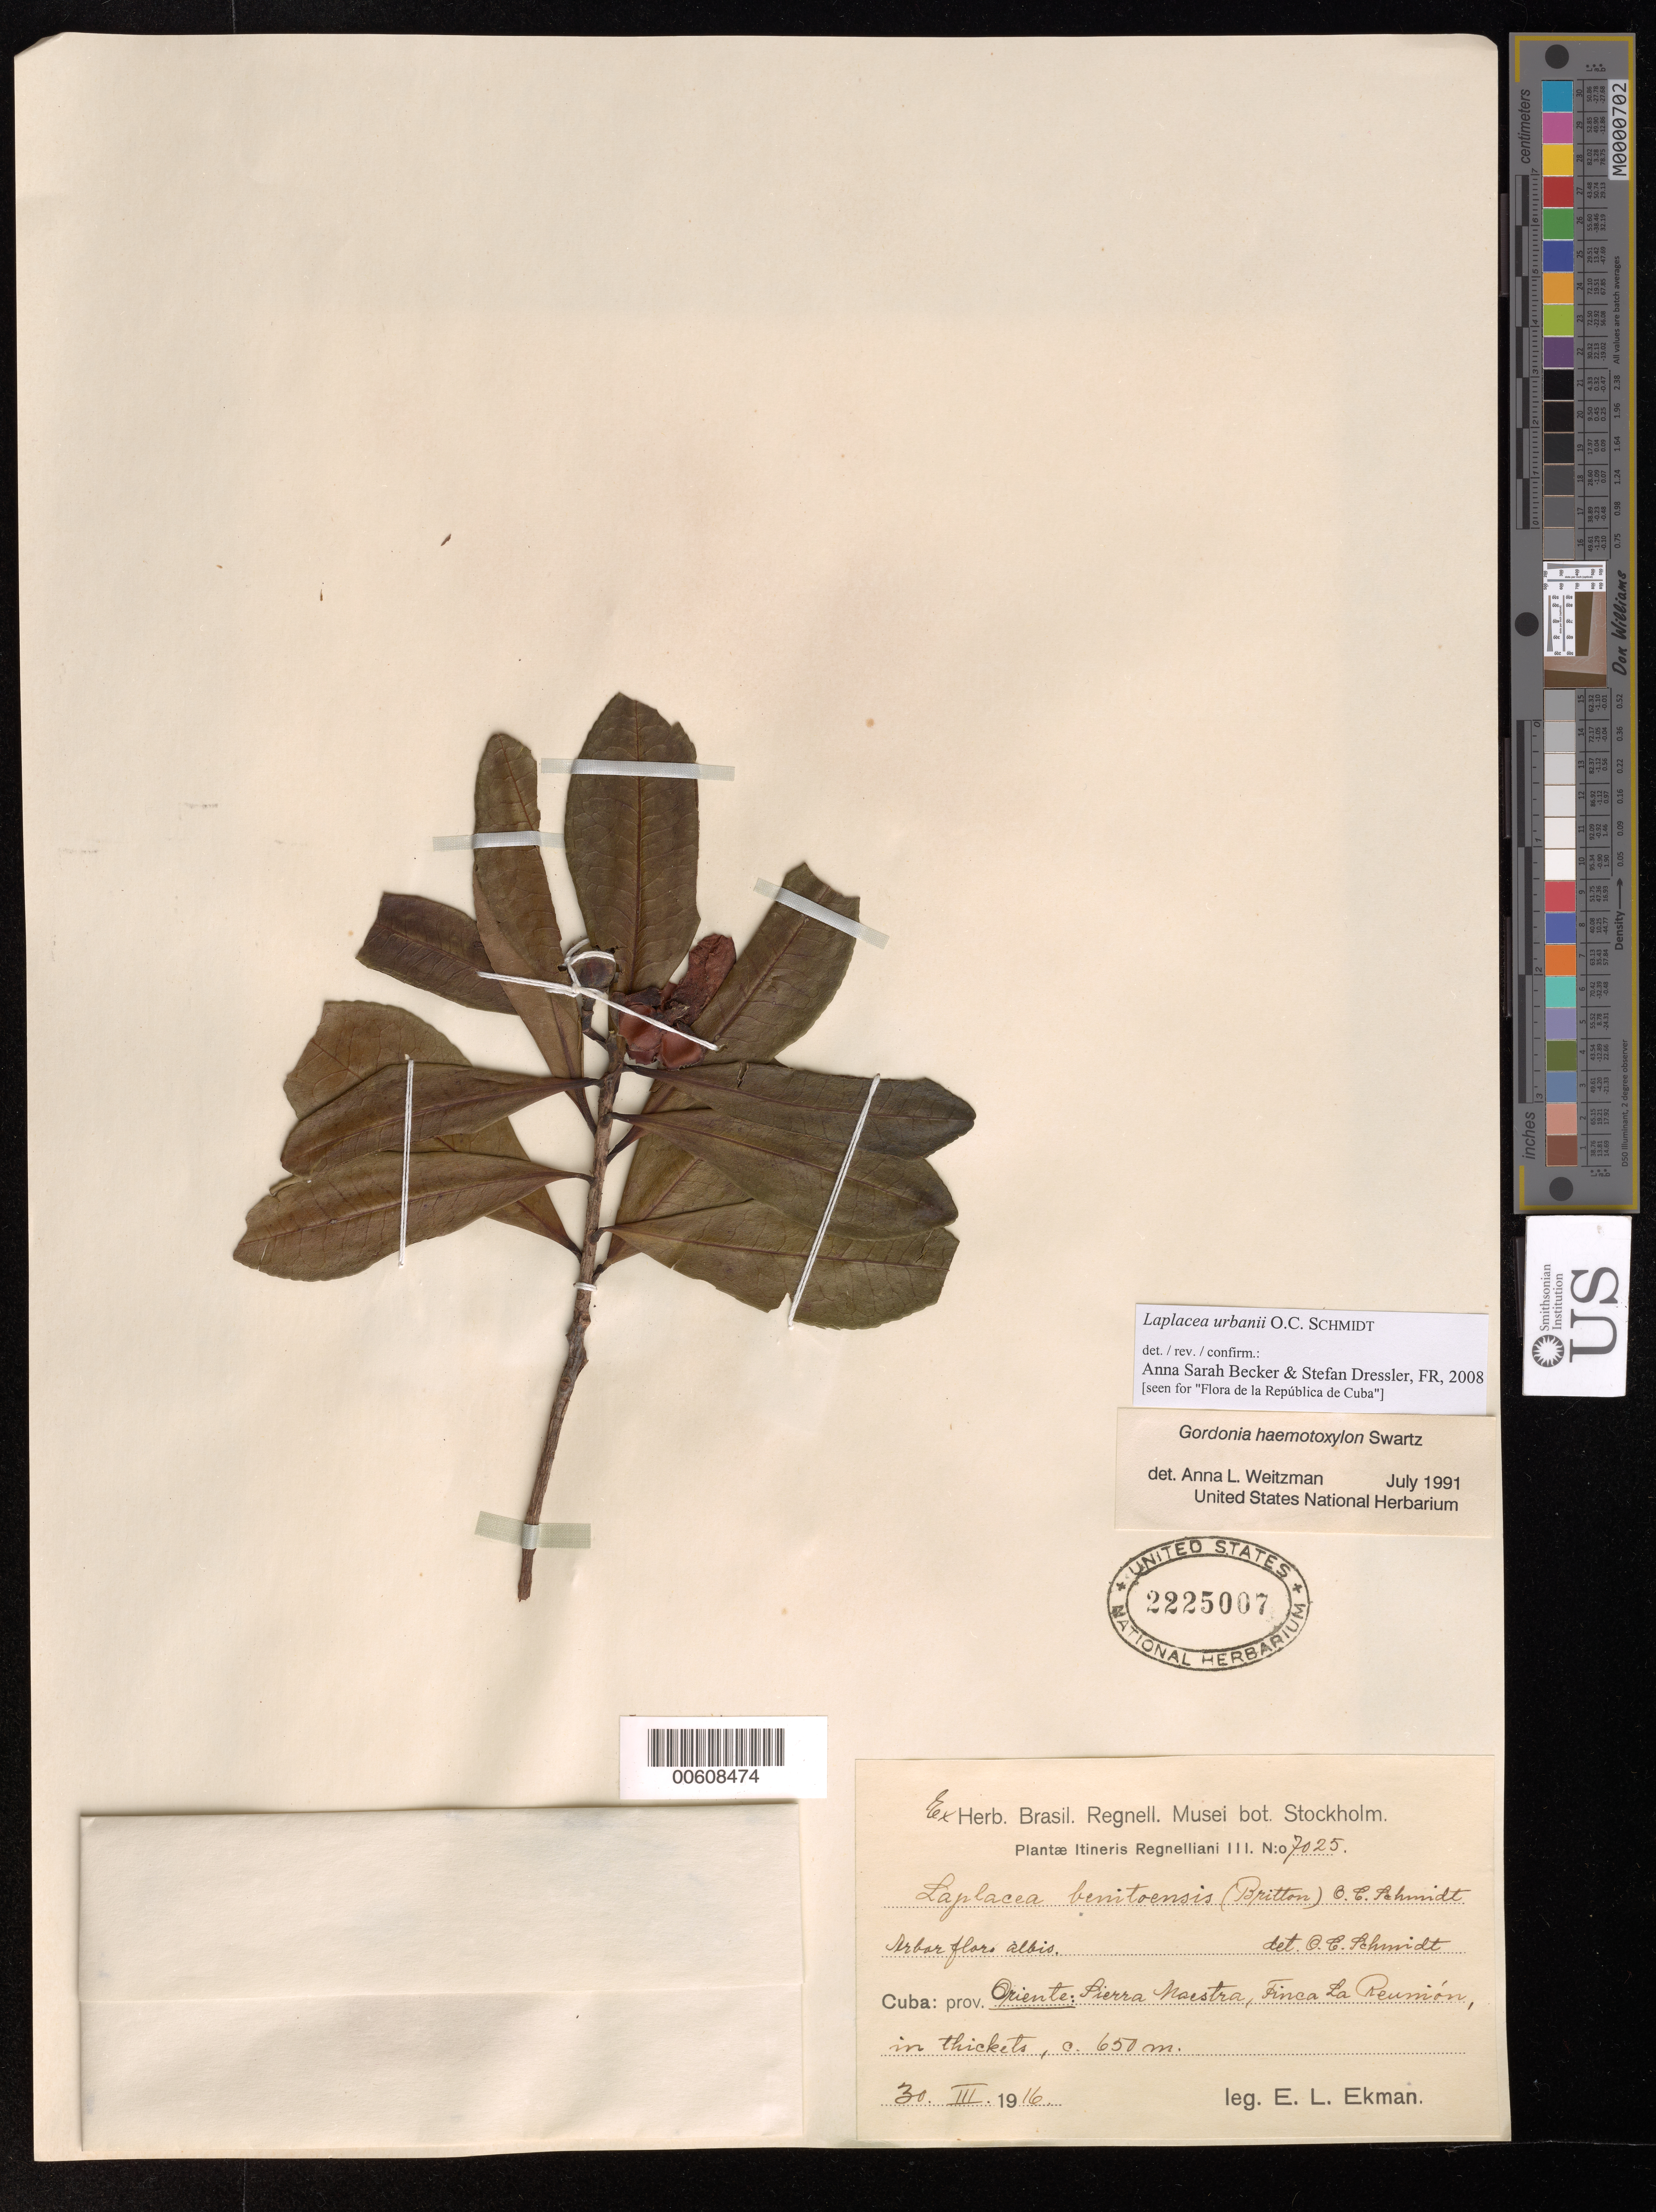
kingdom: Plantae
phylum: Tracheophyta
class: Magnoliopsida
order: Ericales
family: Theaceae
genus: Laplacea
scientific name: Laplacea urbani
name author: O.C. Schmidt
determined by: Becker, Anna S.; Dressler, S.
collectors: E. L. Ekman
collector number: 7025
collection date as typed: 30 Mar 1916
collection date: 1916-03-30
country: Cuba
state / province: Oriente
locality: Sierra Maestra, Finca La Reunión.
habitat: In thickets.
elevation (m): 650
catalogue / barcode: US 2225007